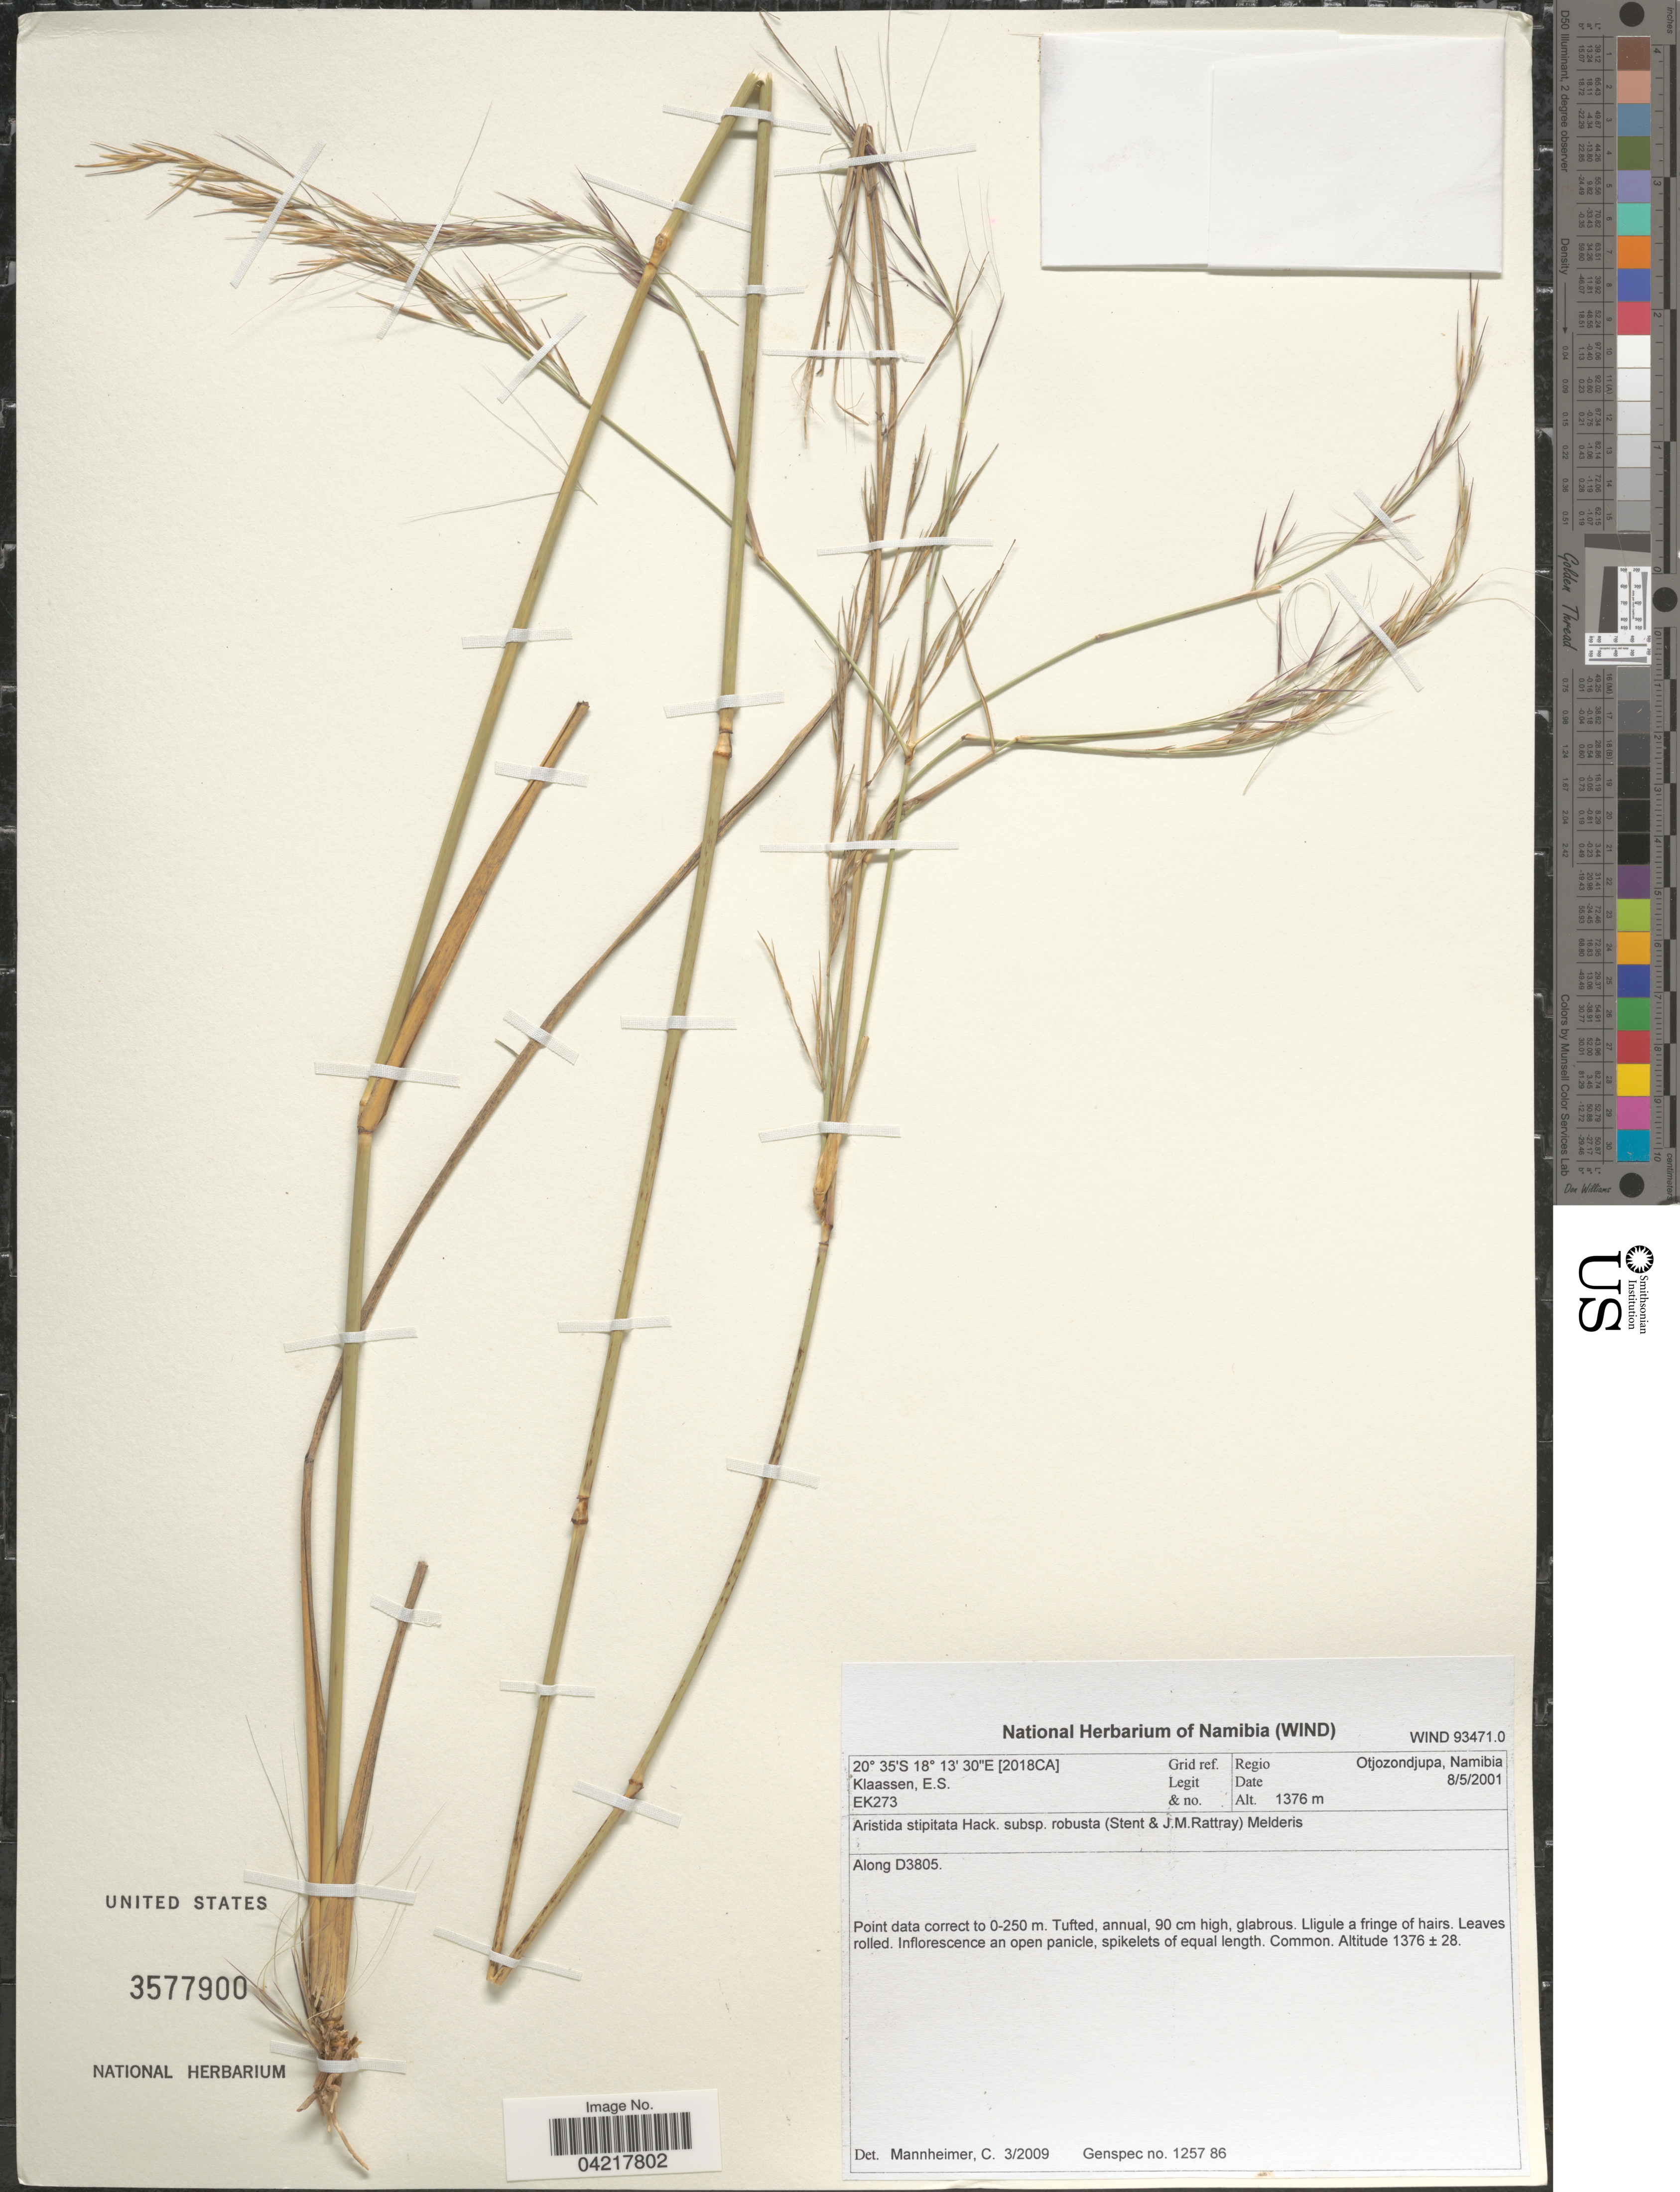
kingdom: Plantae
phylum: Tracheophyta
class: Liliopsida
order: Poales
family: Poaceae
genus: Aristida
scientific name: Aristida stipitata var. graciliflora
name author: (Pilg.) De Winter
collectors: E. S. Klaassen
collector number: EK273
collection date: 2001-05-08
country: Namibia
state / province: Otjozondjupa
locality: [2018CA] Grid ref. Regio Otjozondjupa. Along D3805.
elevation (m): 1376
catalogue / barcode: US 3577900